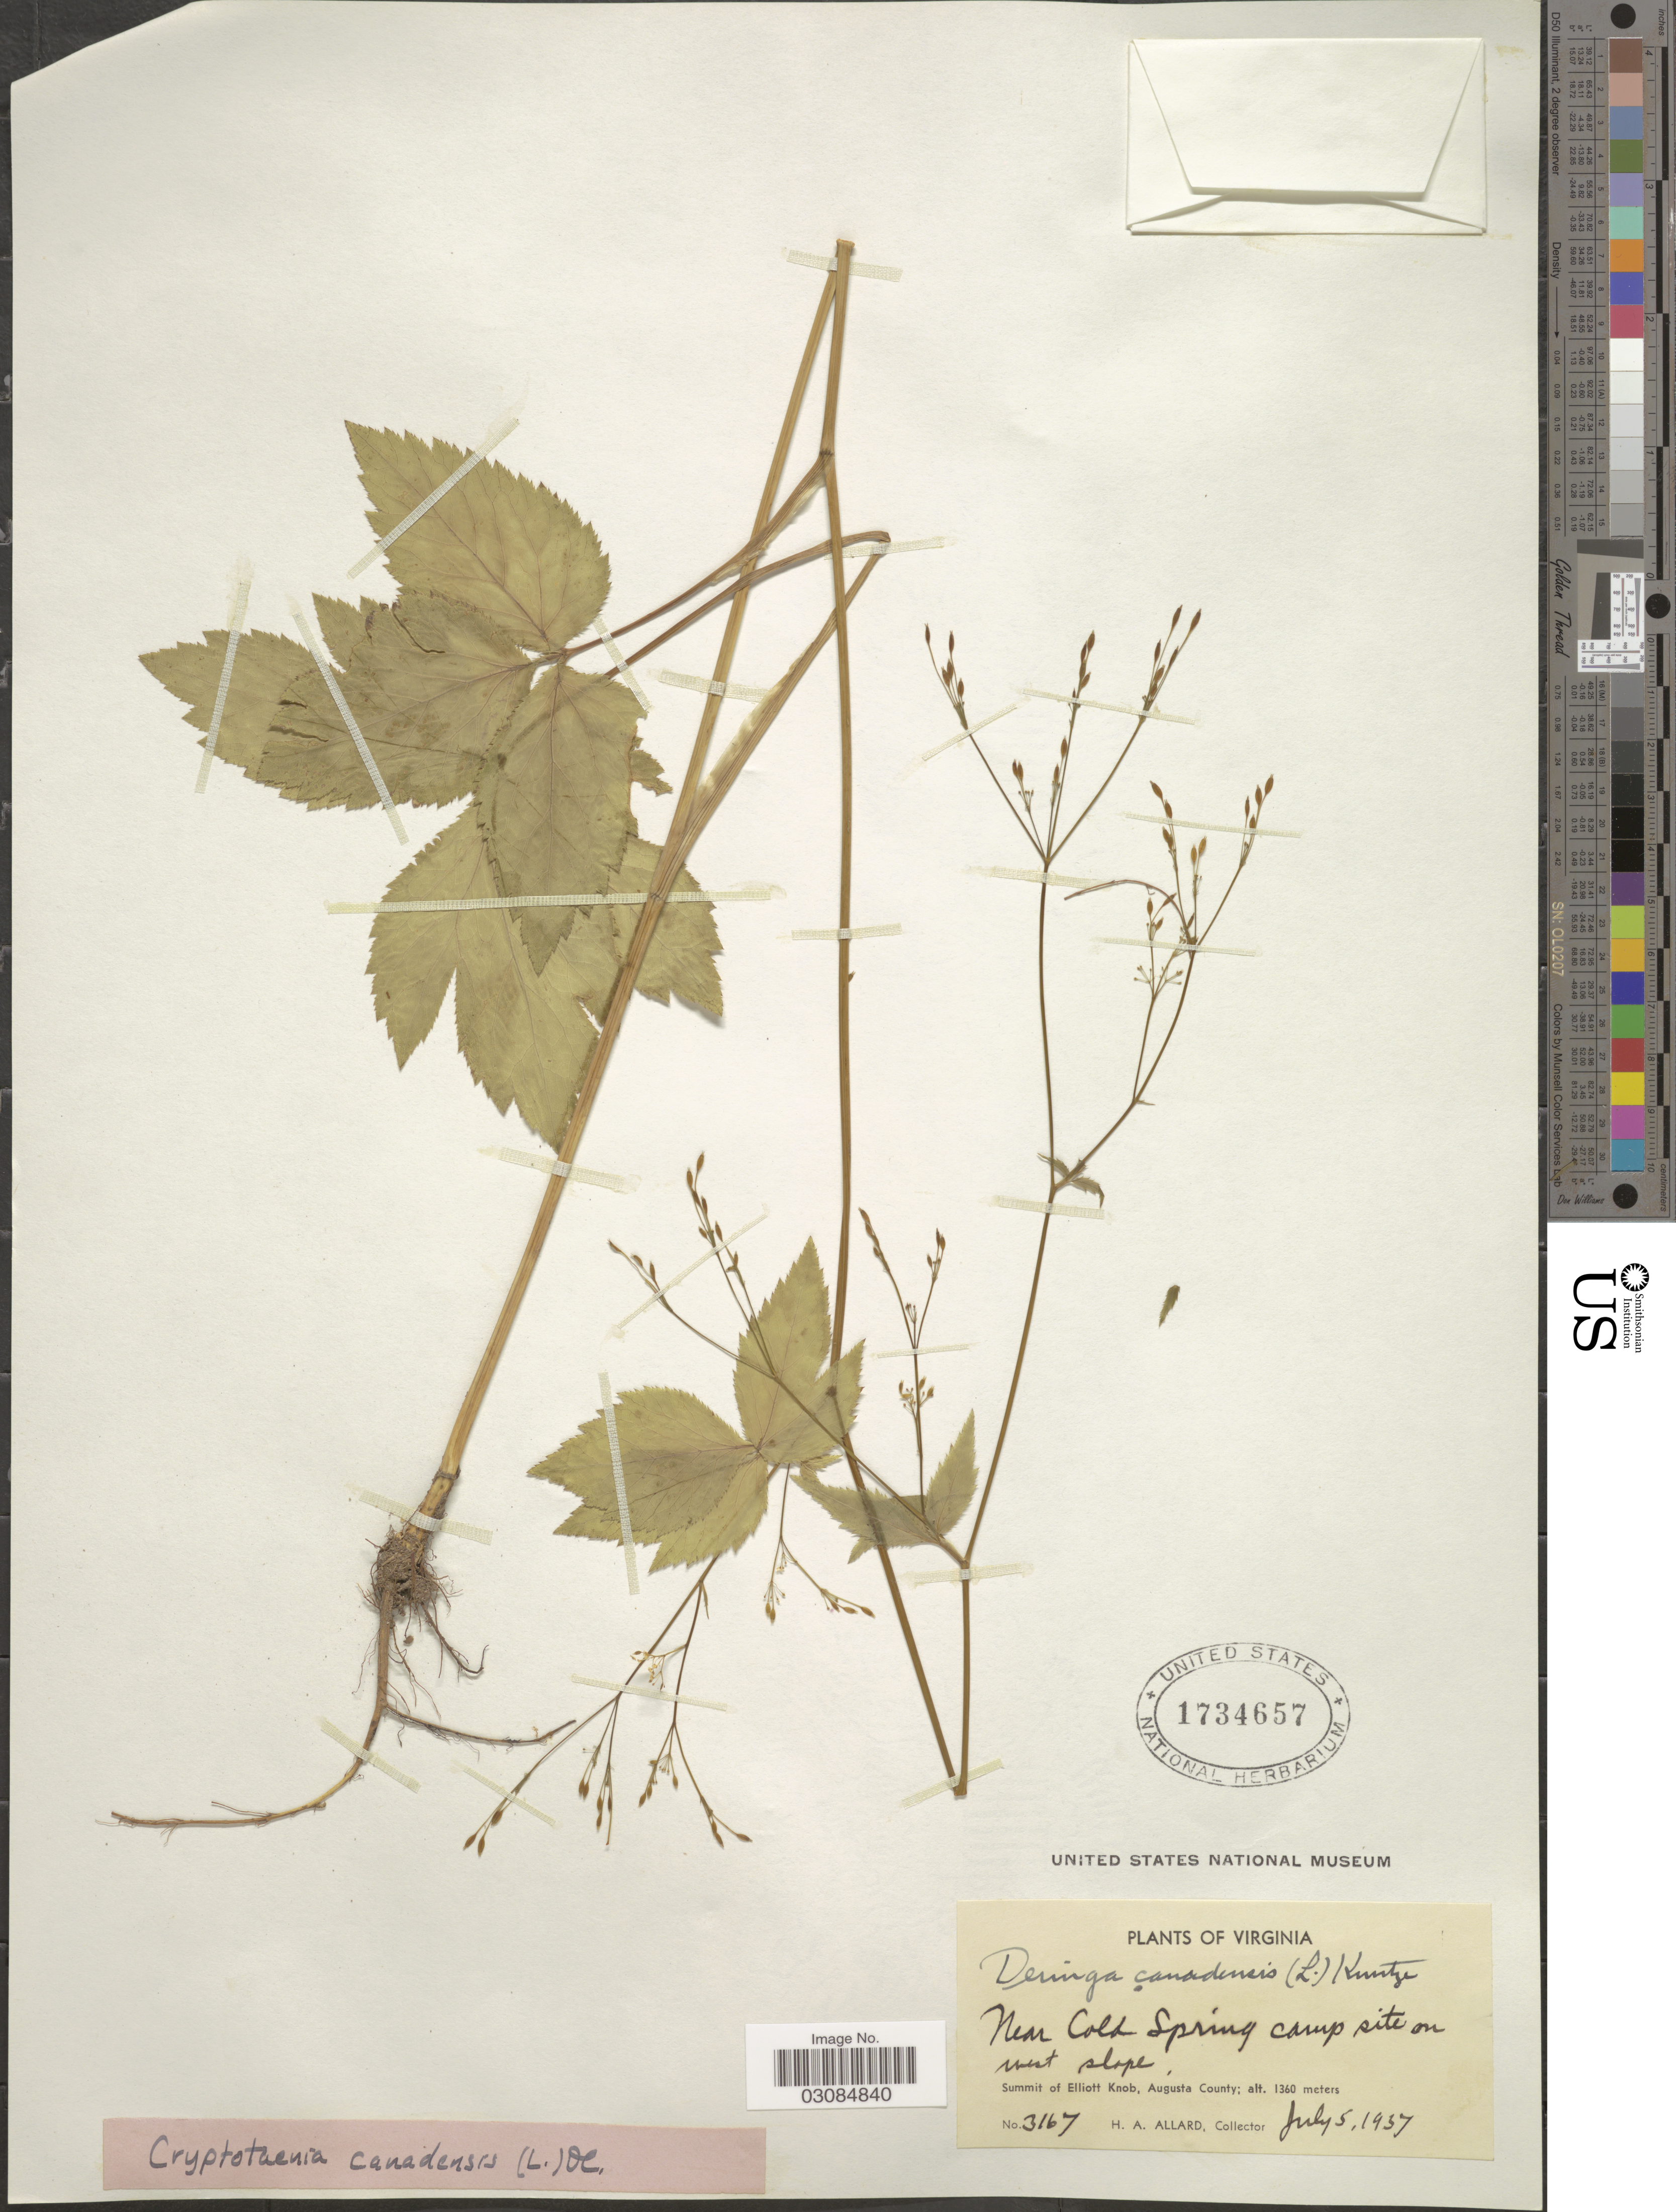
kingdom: Plantae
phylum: Tracheophyta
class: Magnoliopsida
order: Apiales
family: Apiaceae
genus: Cryptotaenia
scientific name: Cryptotaenia canadensis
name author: (L.) DC.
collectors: H. A. Allard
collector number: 3167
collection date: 1937-07-05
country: United States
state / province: Virginia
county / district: Augusta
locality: Near Cold Spring camp site on west slope. Summit of Elliott Knob, Augusta County.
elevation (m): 1360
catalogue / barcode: US 1734657